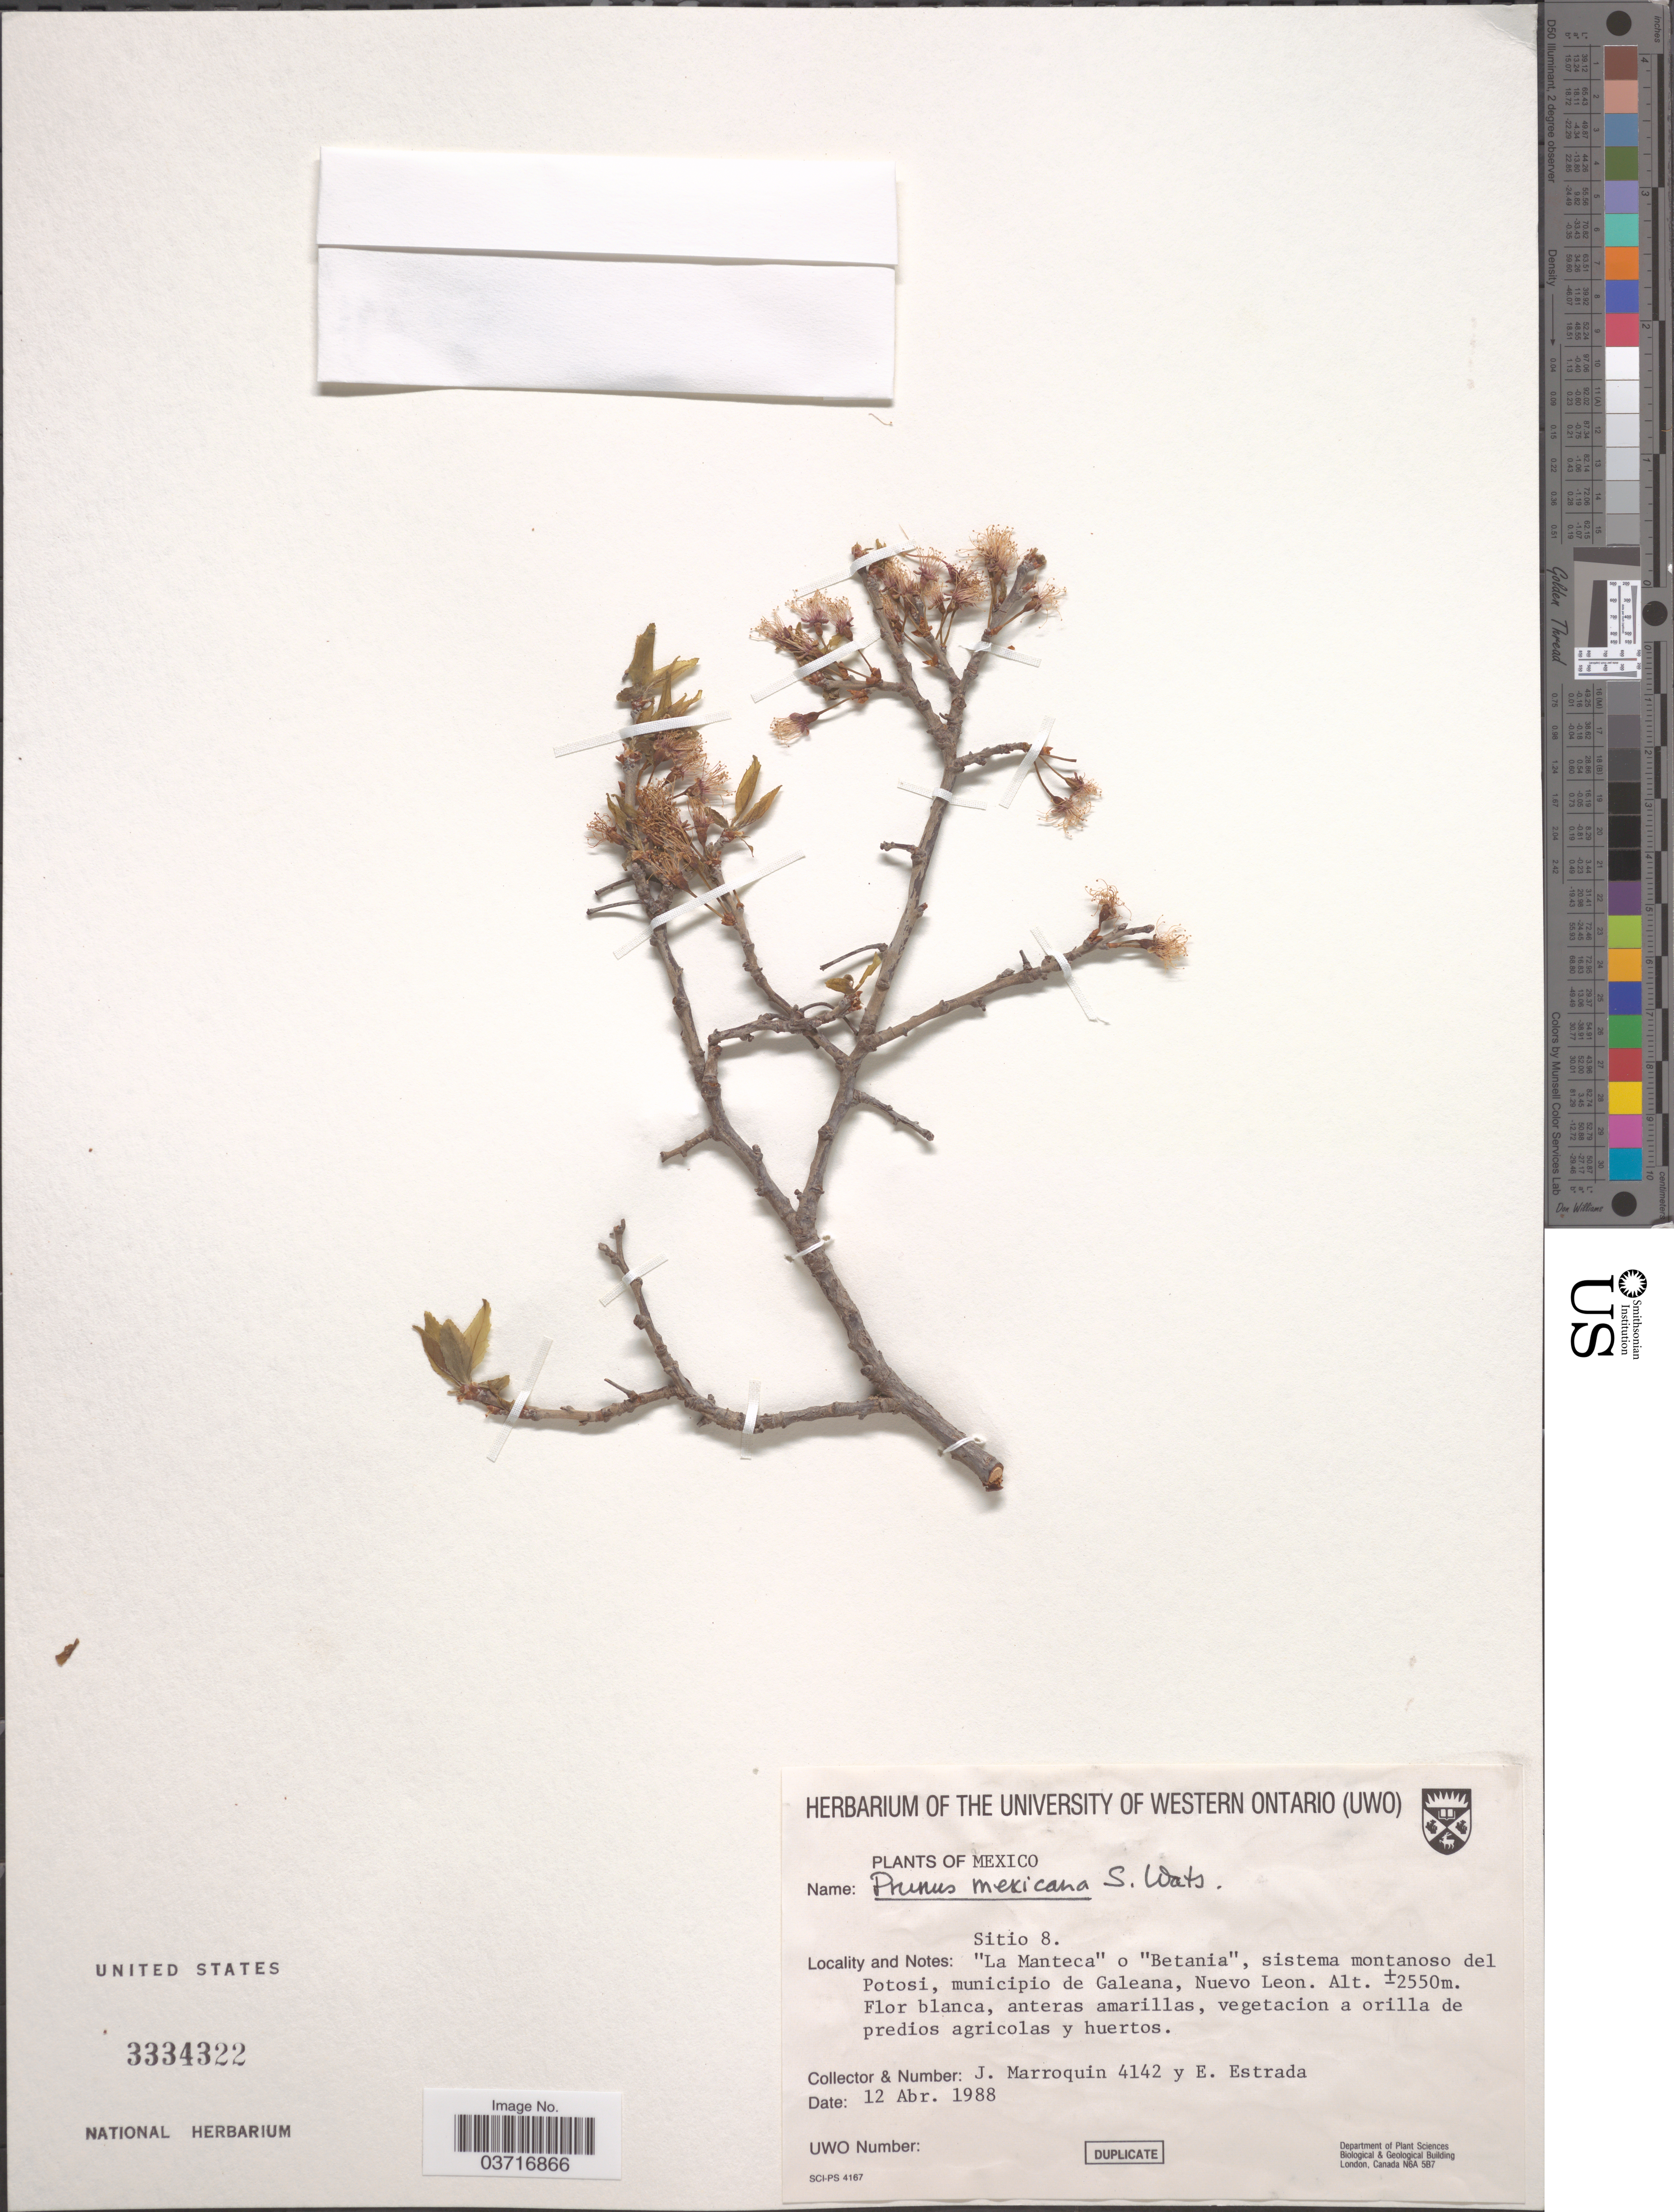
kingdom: Plantae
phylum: Tracheophyta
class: Magnoliopsida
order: Rosales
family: Rosaceae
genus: Prunus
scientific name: Prunus mexicana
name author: S. Watson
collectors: J. Marroquin & E. Estrada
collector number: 4142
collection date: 1988-04-12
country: Mexico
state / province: Nuevo León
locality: Sitio 8. [unsure placement] 'La Manteca' o 'Betania', sistema montanoso del Potosi, municipio de Galeana.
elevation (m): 2550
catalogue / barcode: US 3334322